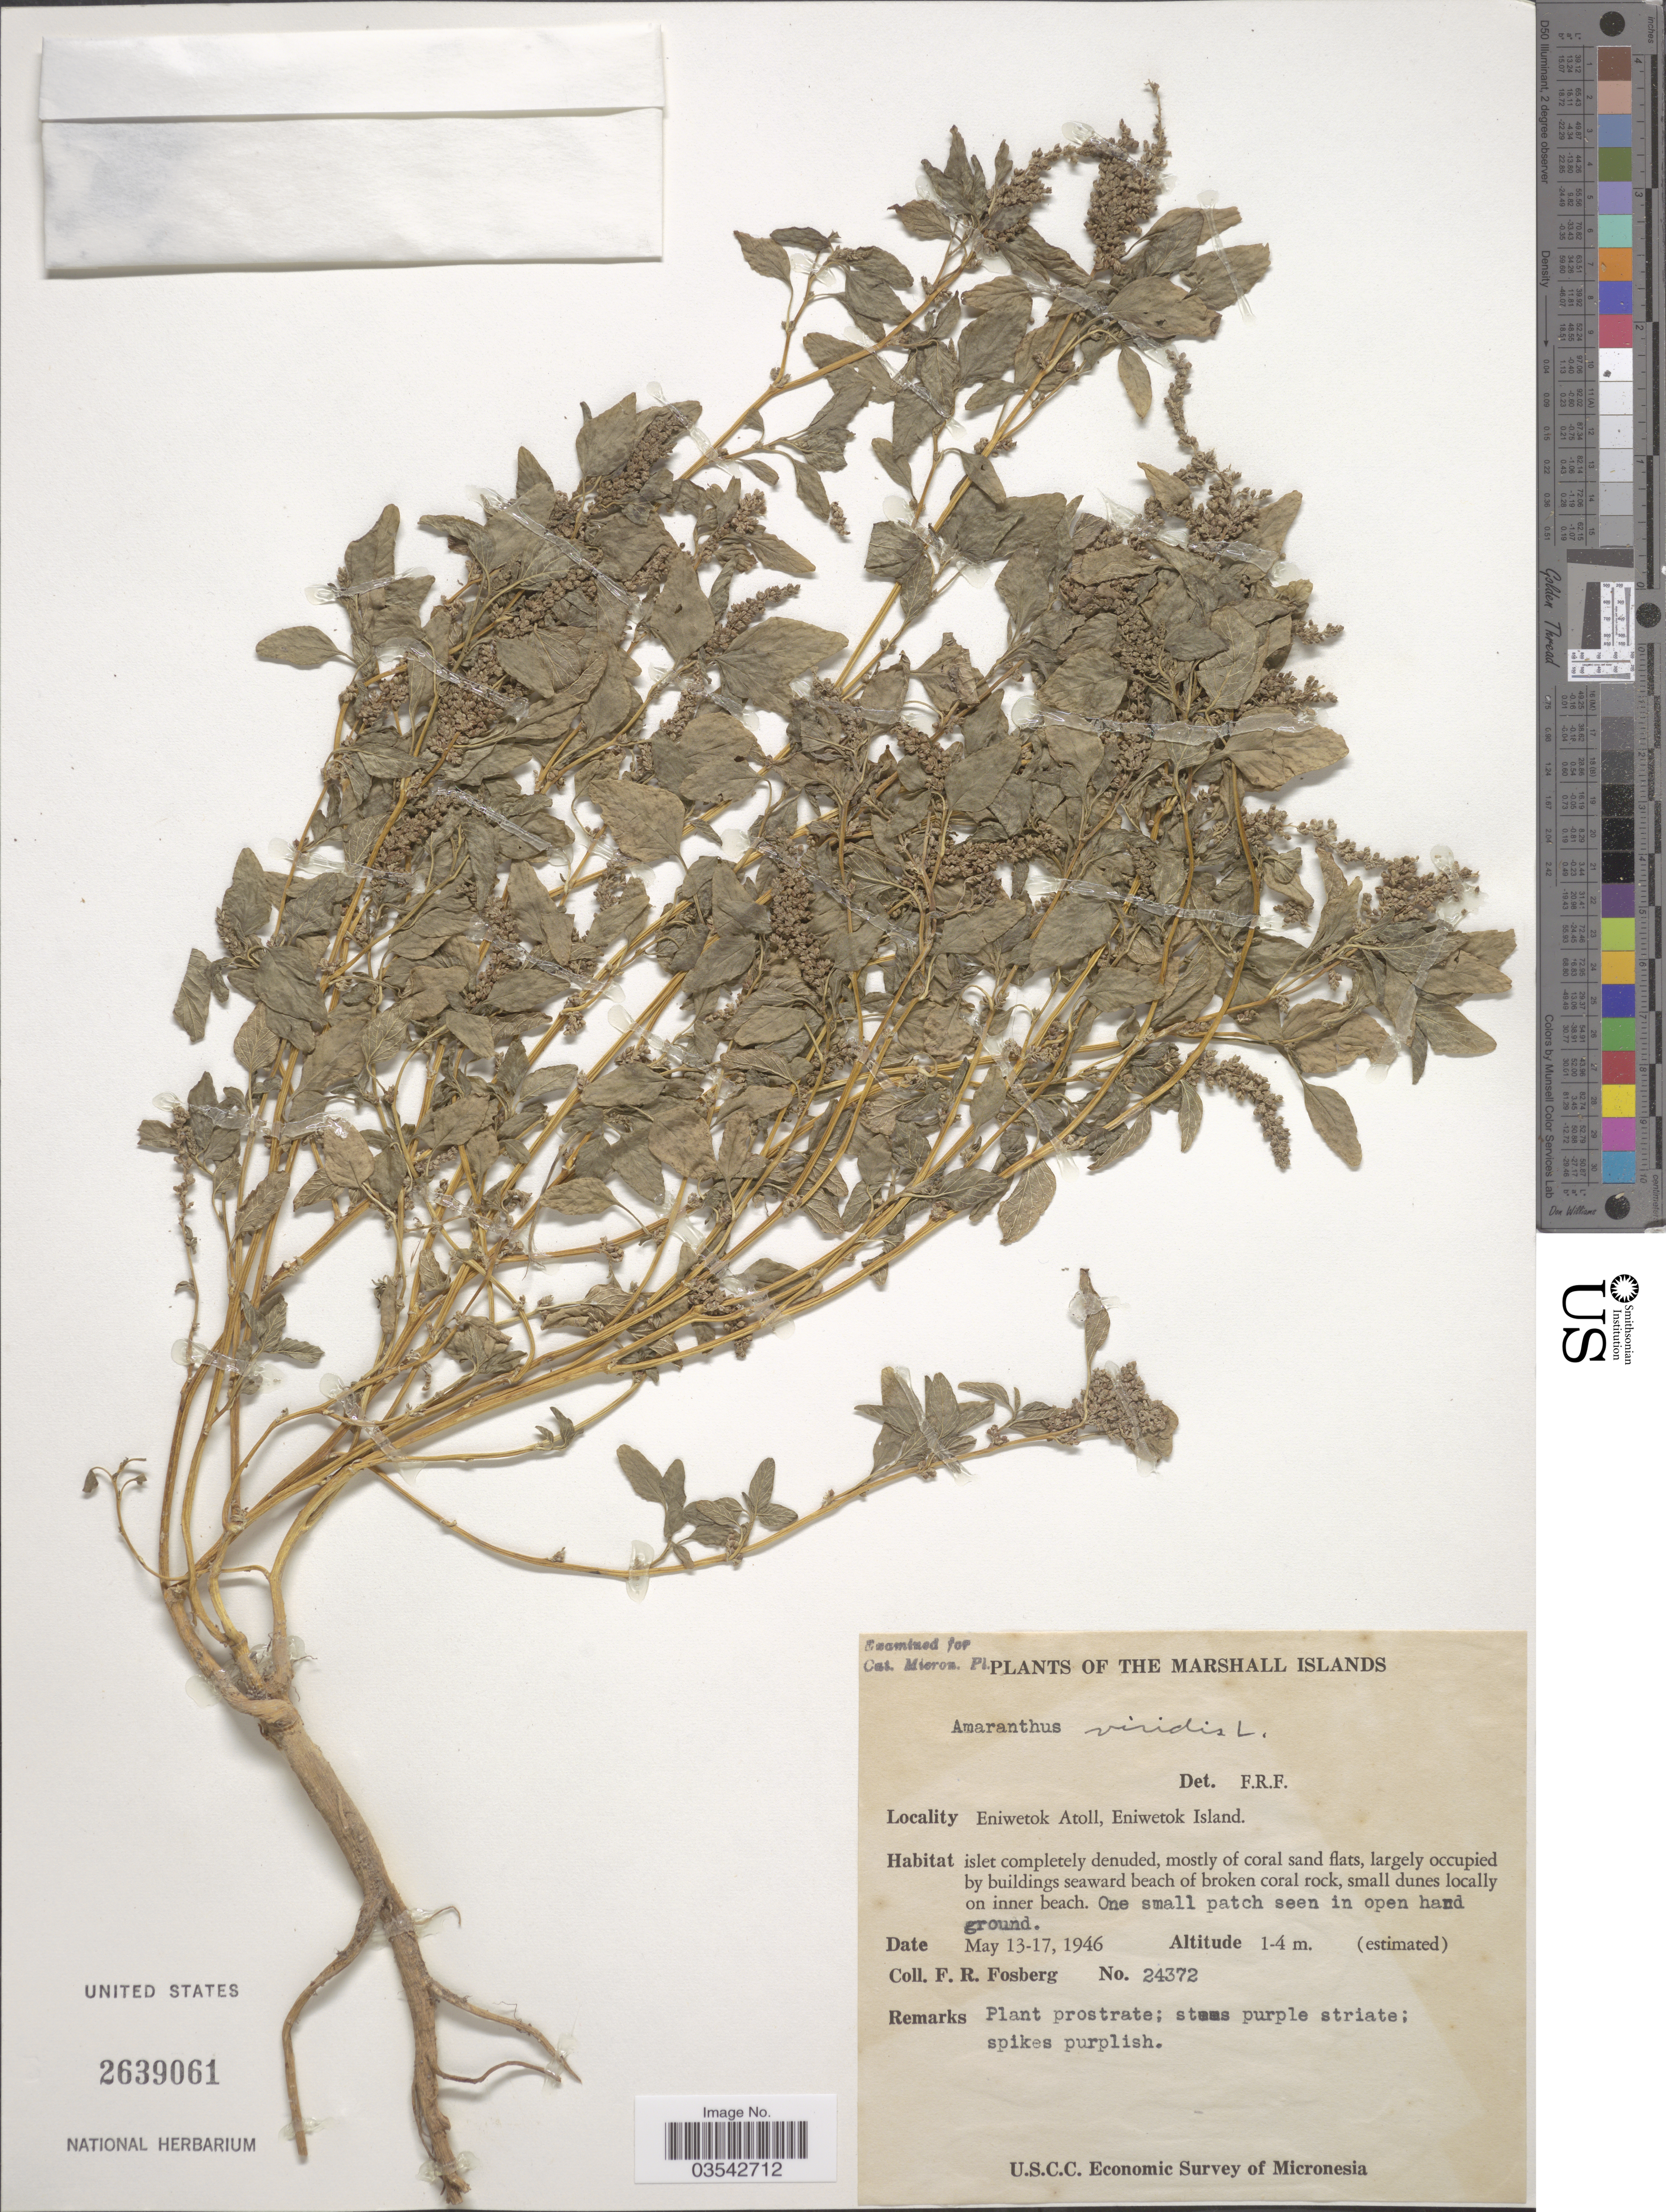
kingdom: Plantae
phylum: Tracheophyta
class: Magnoliopsida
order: Caryophyllales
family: Amaranthaceae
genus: Amaranthus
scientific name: Amaranthus viridis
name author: L.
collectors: F. R. Fosberg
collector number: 24372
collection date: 1946-05-13/1946-05-17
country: Marshall Islands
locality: Eniwetok Atoll, Eniwetok Island.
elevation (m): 1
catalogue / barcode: US 2639061